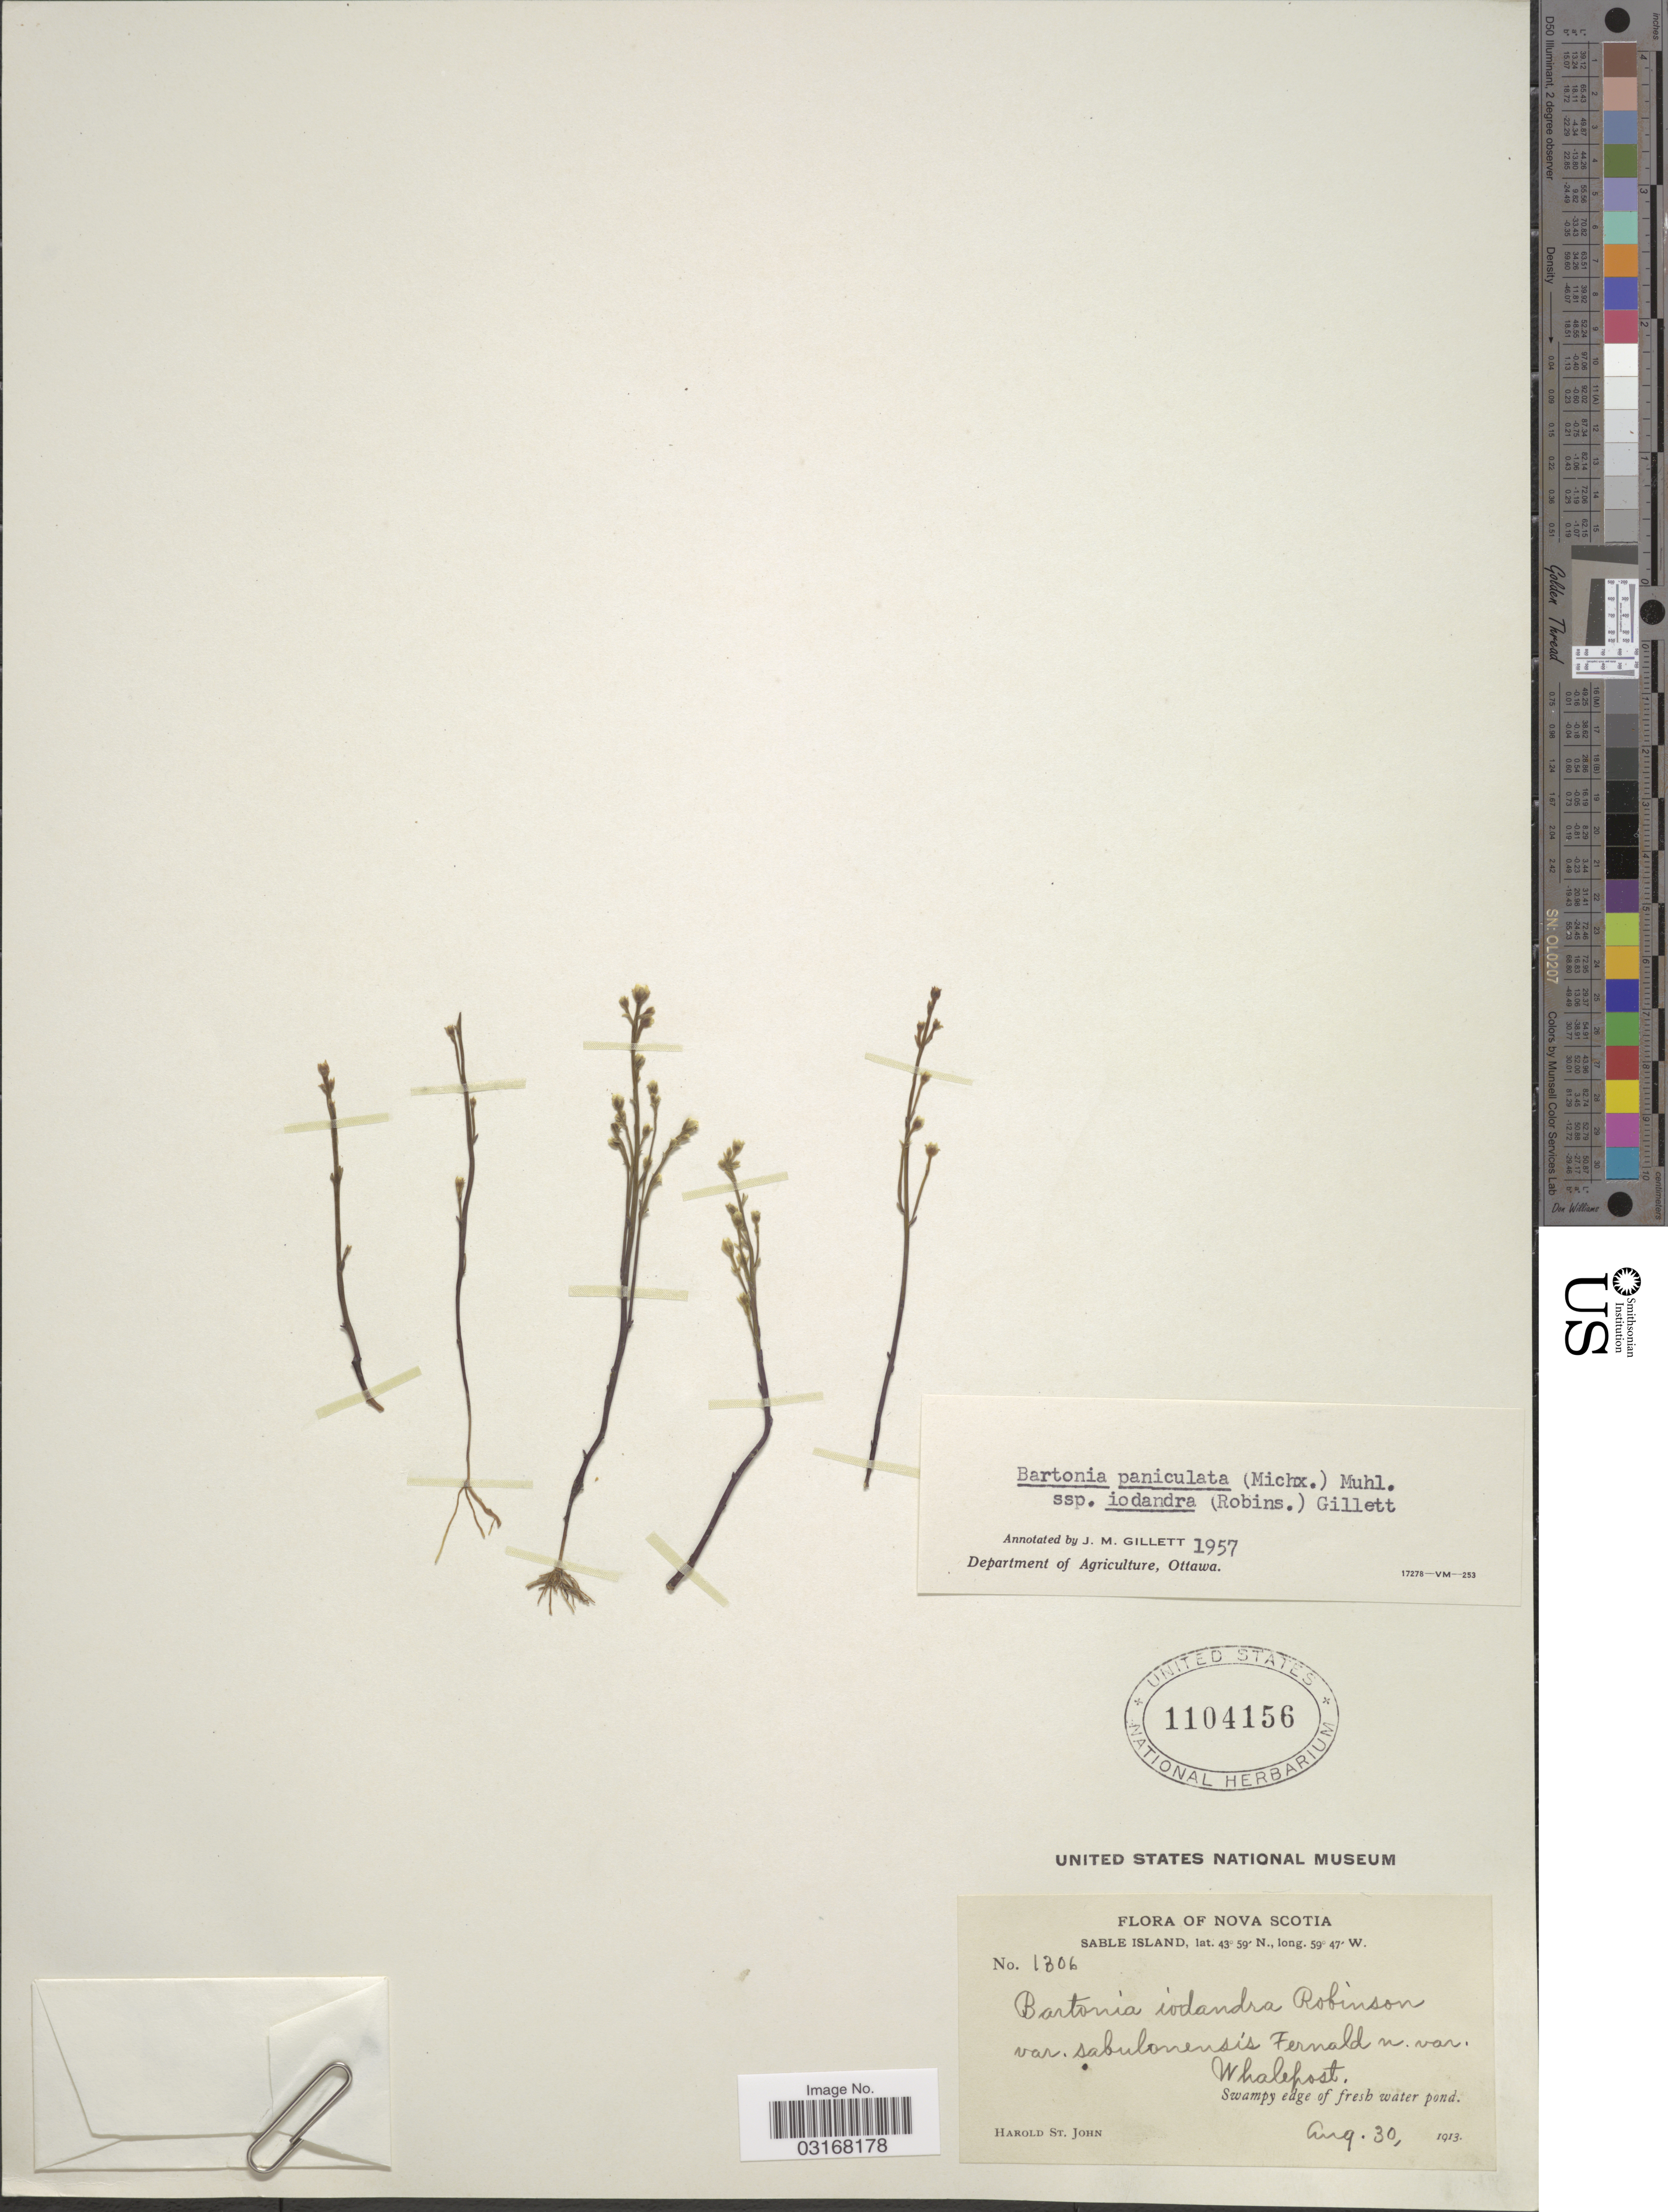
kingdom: Plantae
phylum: Tracheophyta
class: Magnoliopsida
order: Gentianales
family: Gentianaceae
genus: Bartonia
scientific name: Bartonia paniculata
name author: (Michx.) Muhl.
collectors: H. St. John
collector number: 1306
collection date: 1913-08-30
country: Canada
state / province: Nova Scotia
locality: Sable Island. Whalespost.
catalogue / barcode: US 1104156